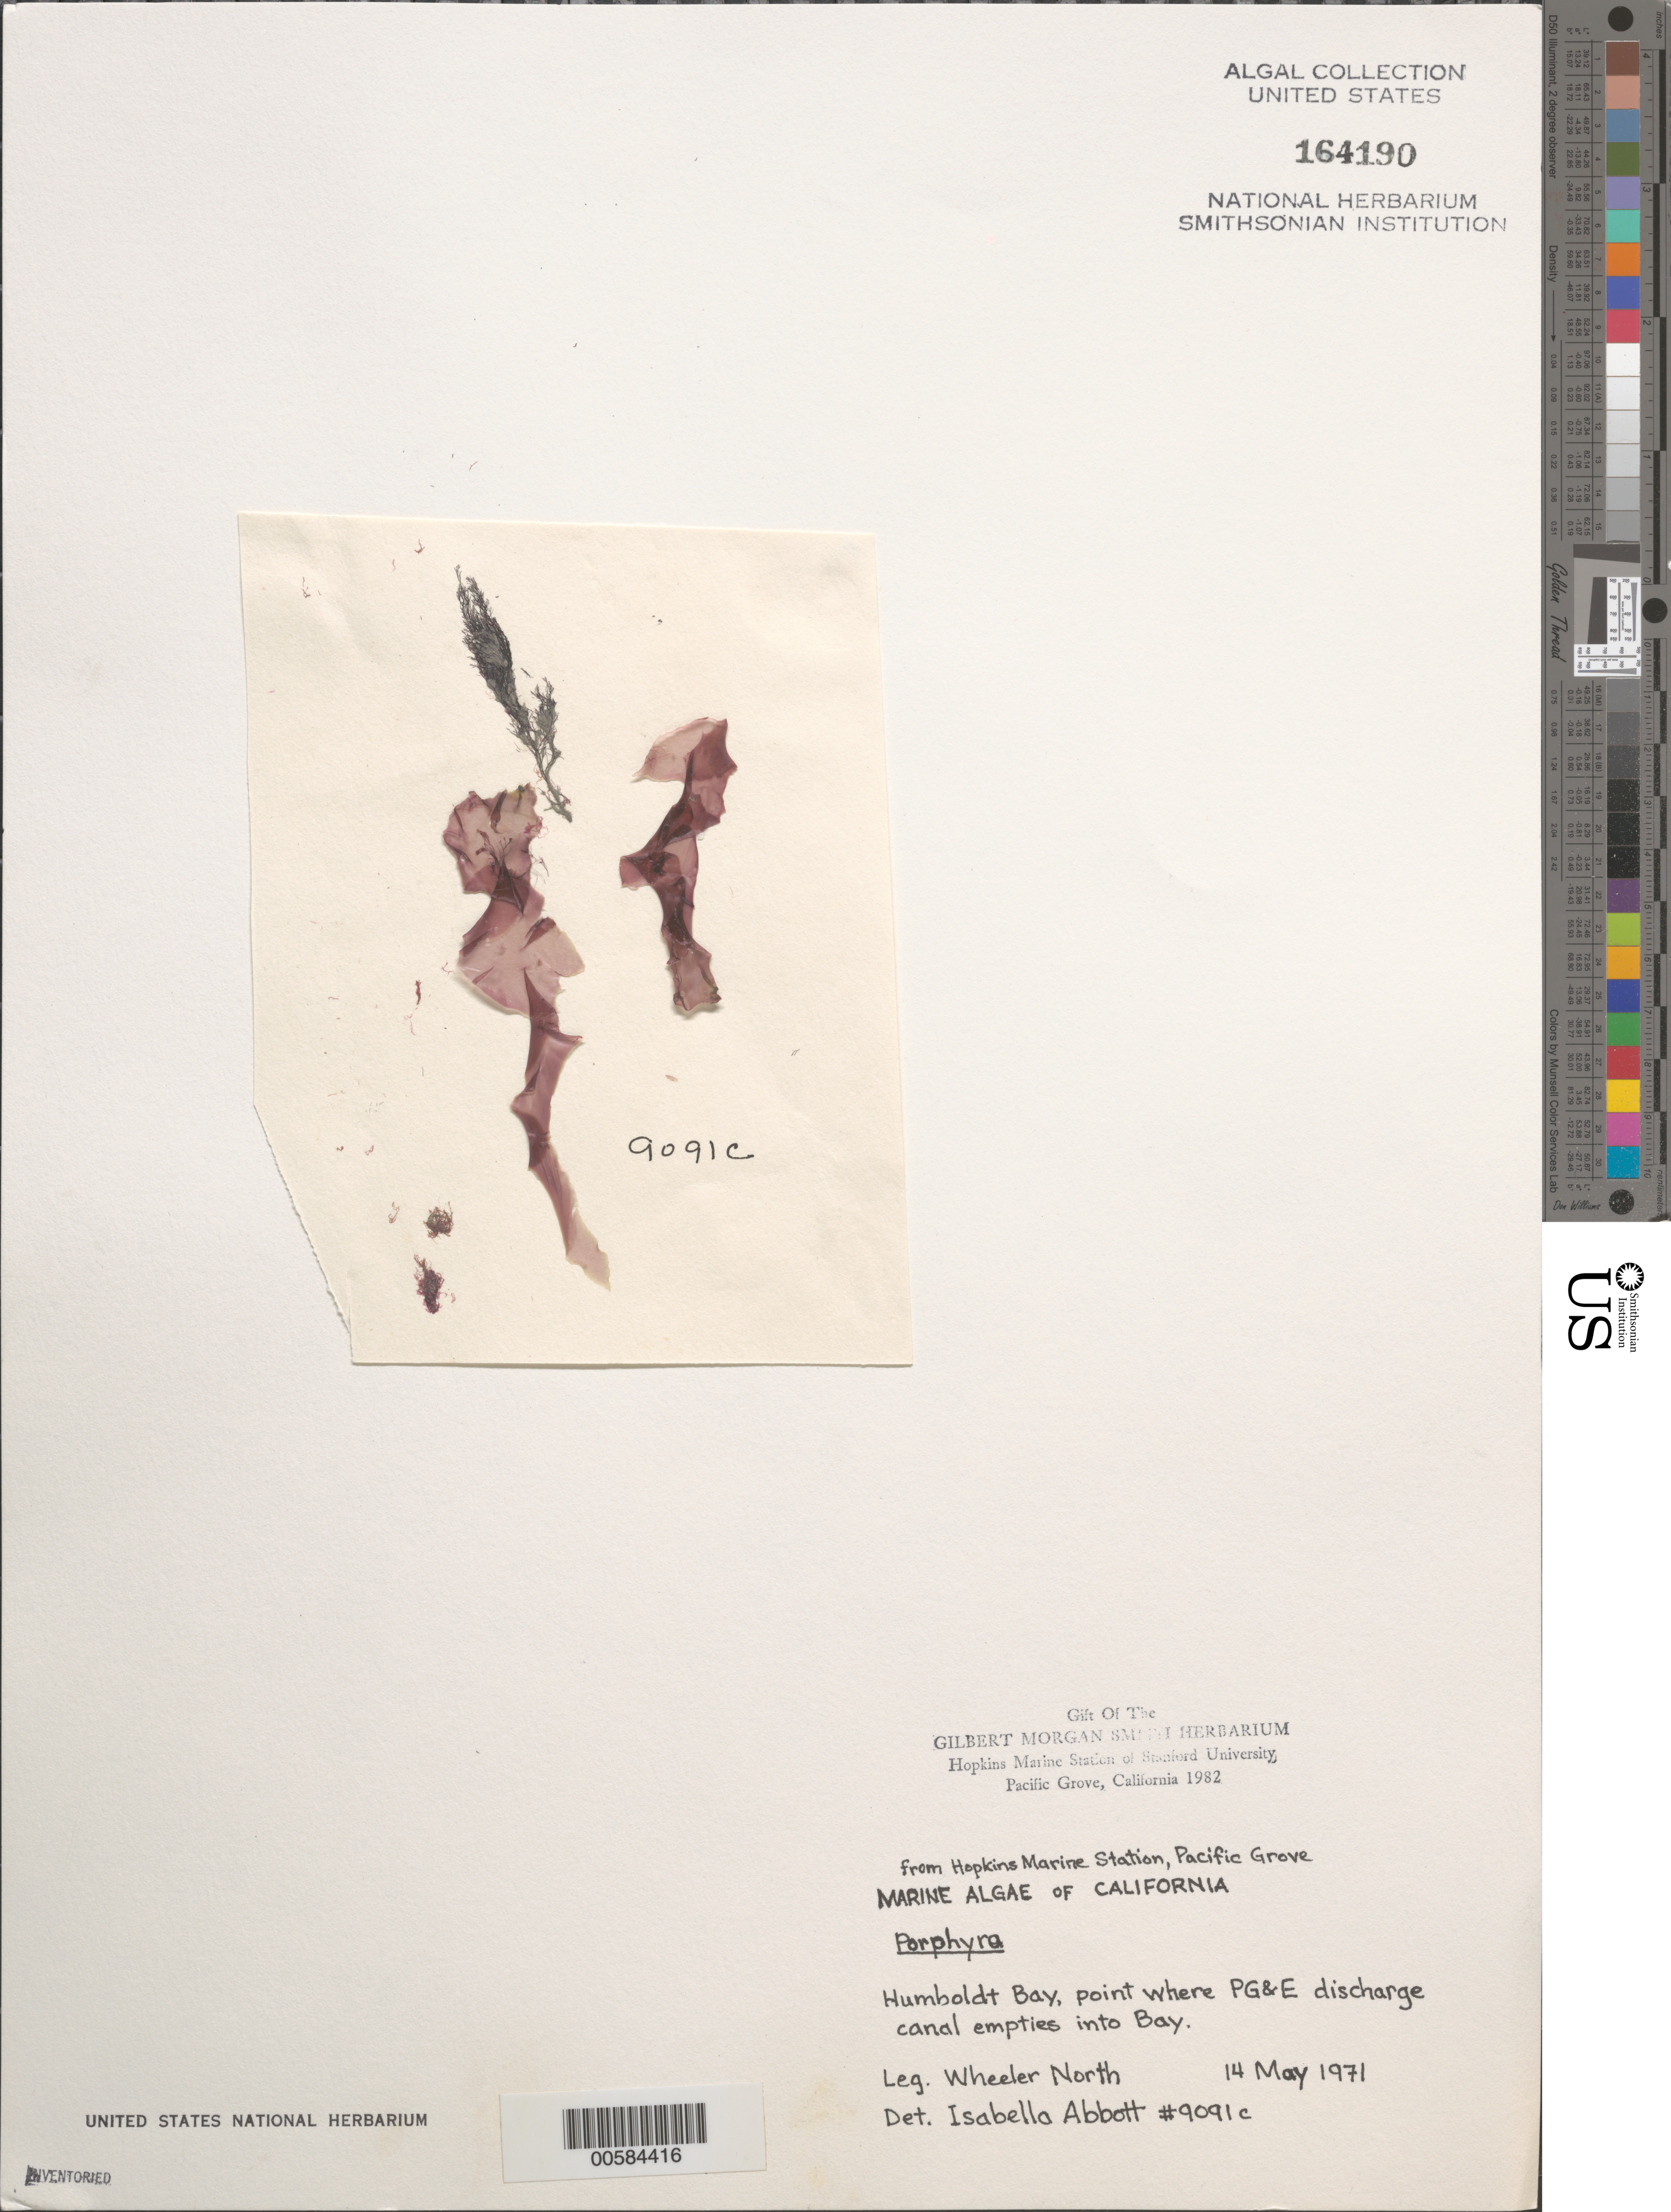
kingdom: Plantae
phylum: Rhodophyta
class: Bangiophyceae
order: Bangiales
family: Bangiaceae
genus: Porphyra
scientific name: Porphyra sp.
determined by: Abbott, Isabella A.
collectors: W. North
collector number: IAA 9091c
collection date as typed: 14 May 1971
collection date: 1971-05-14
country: United States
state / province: California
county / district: Humboldt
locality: Humboldt Bay, point at PG & E discharge canal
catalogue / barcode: US 164190